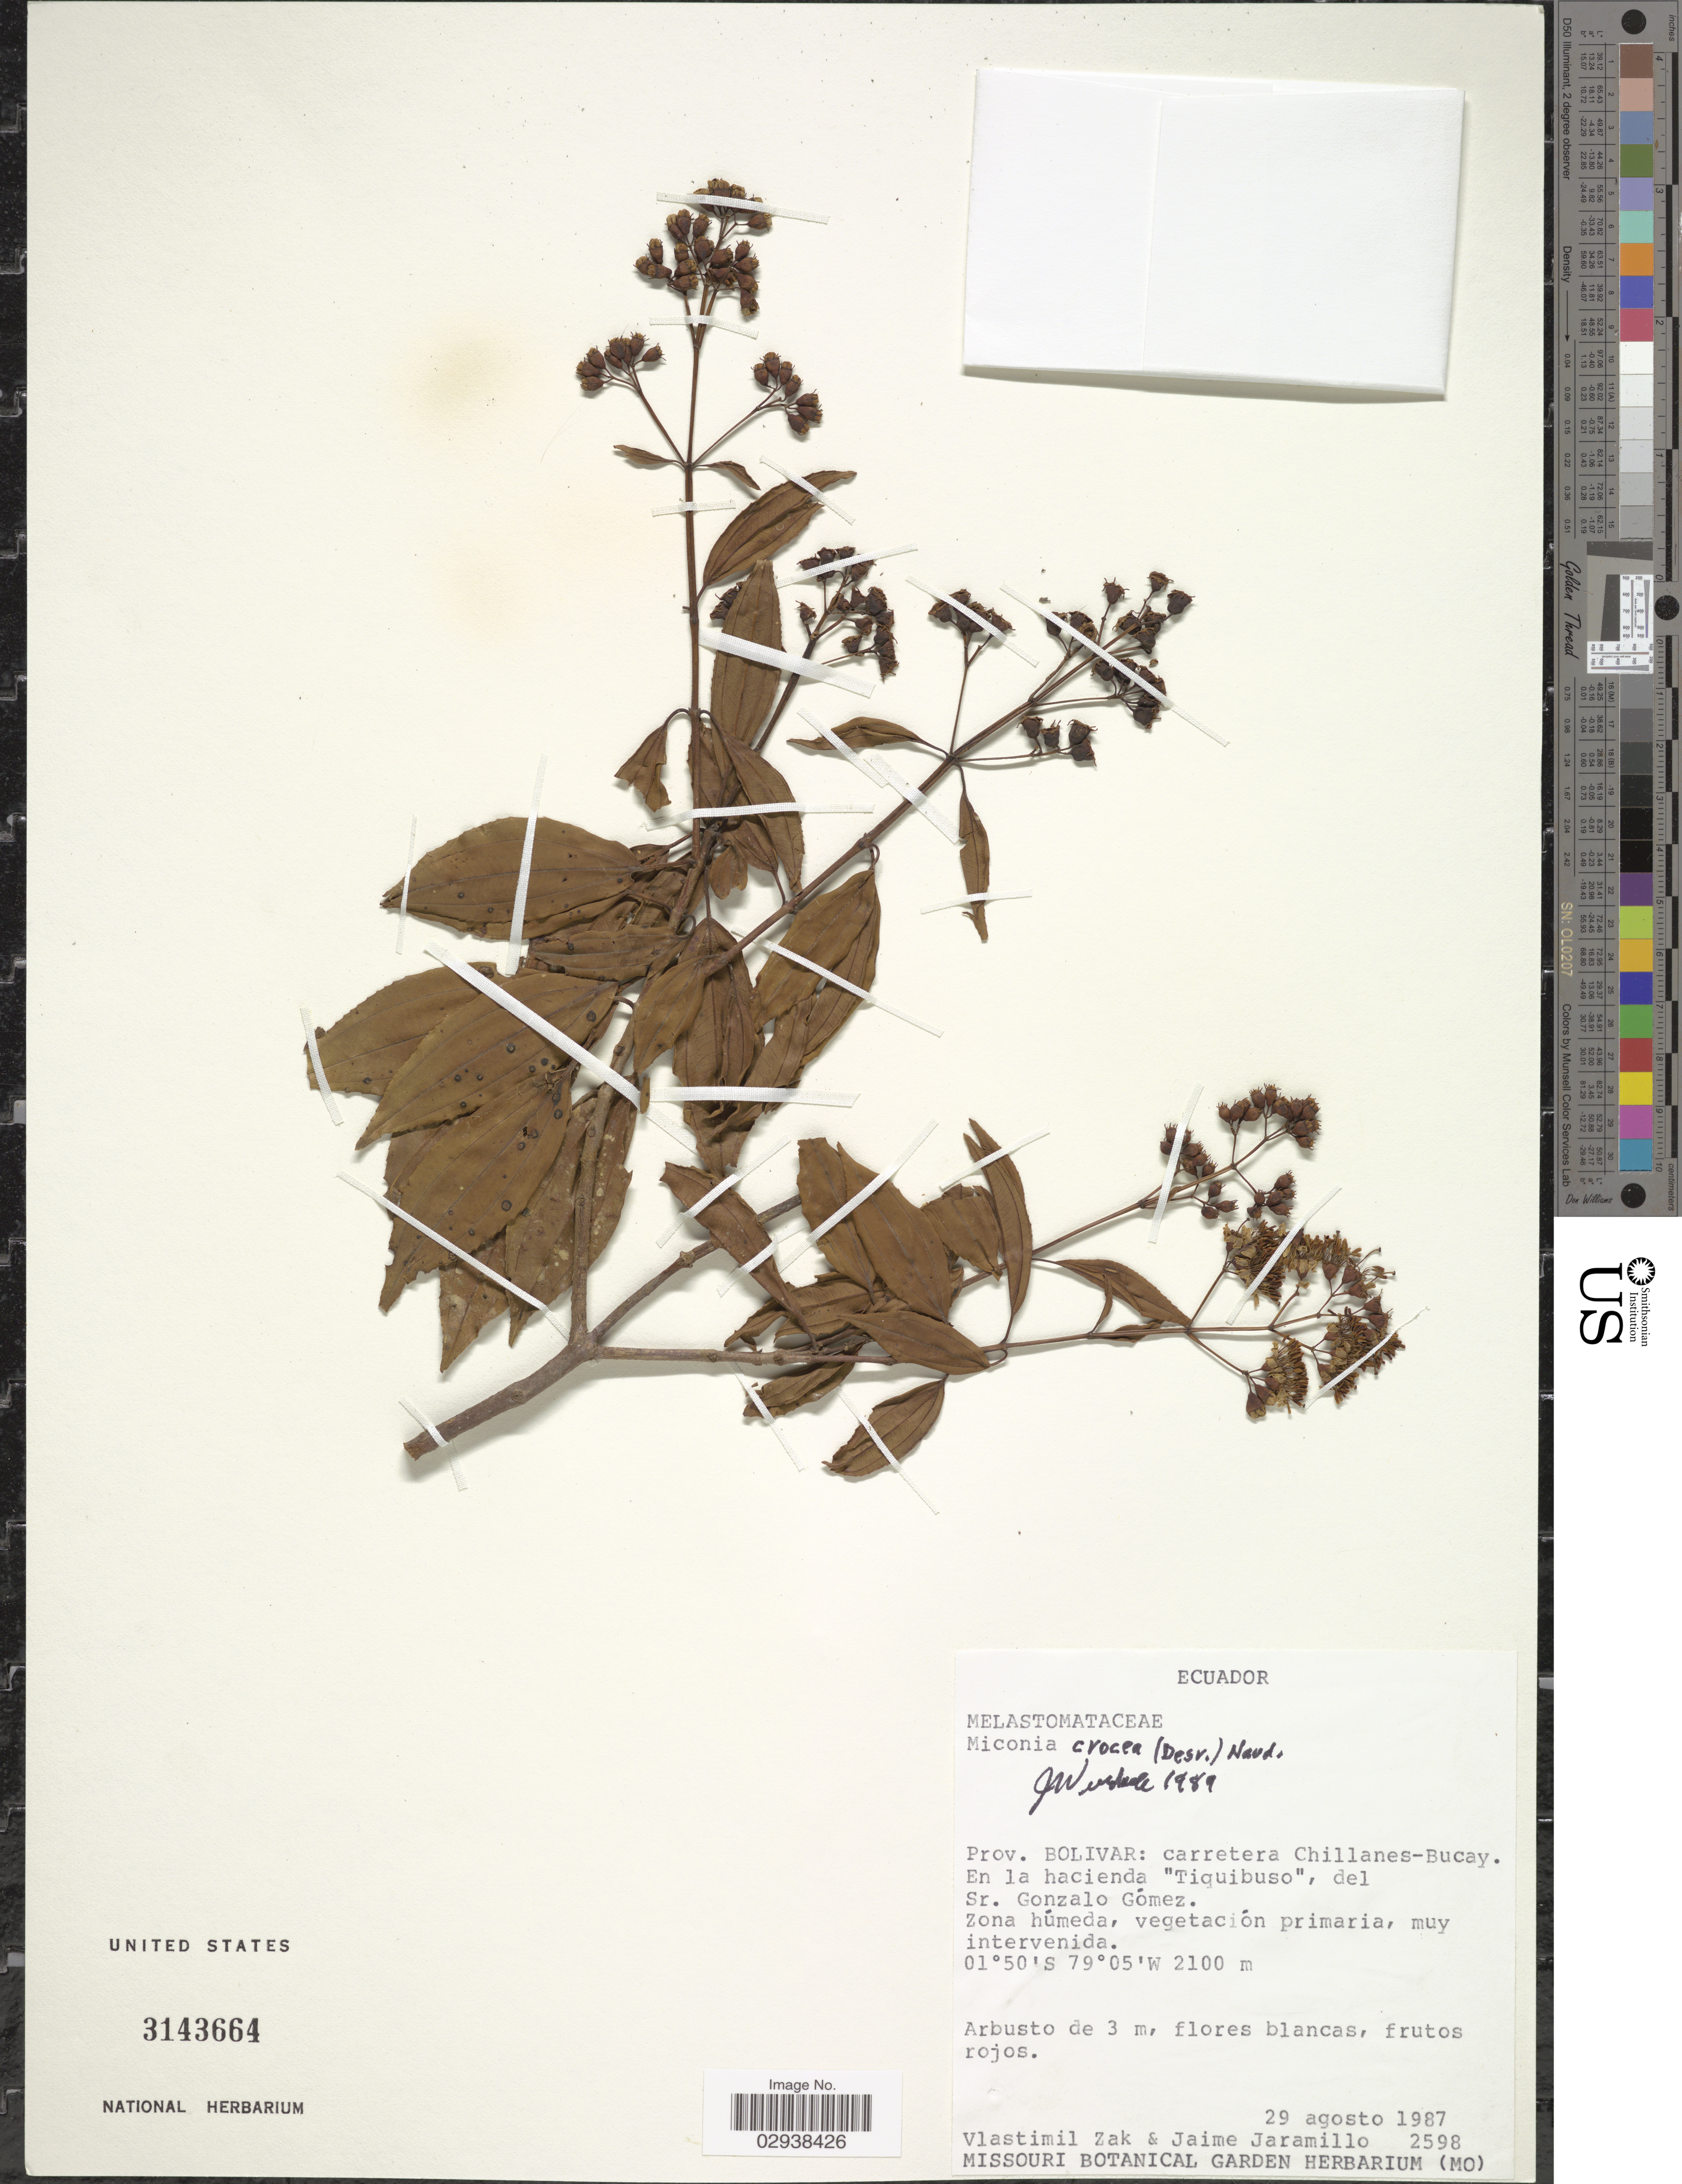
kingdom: Plantae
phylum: Tracheophyta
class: Magnoliopsida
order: Myrtales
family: Melastomataceae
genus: Miconia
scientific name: Miconia crocea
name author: (Desr.) Naudin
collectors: V. Zak & J. Jaramillo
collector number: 2598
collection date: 1987-08-29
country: Ecuador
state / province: Bolívar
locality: Carretera Chillanes-Bucay, En la hacienda "Tiquibuso", del Sr. Gonzalo Gómez.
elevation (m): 2100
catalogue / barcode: US 3143664